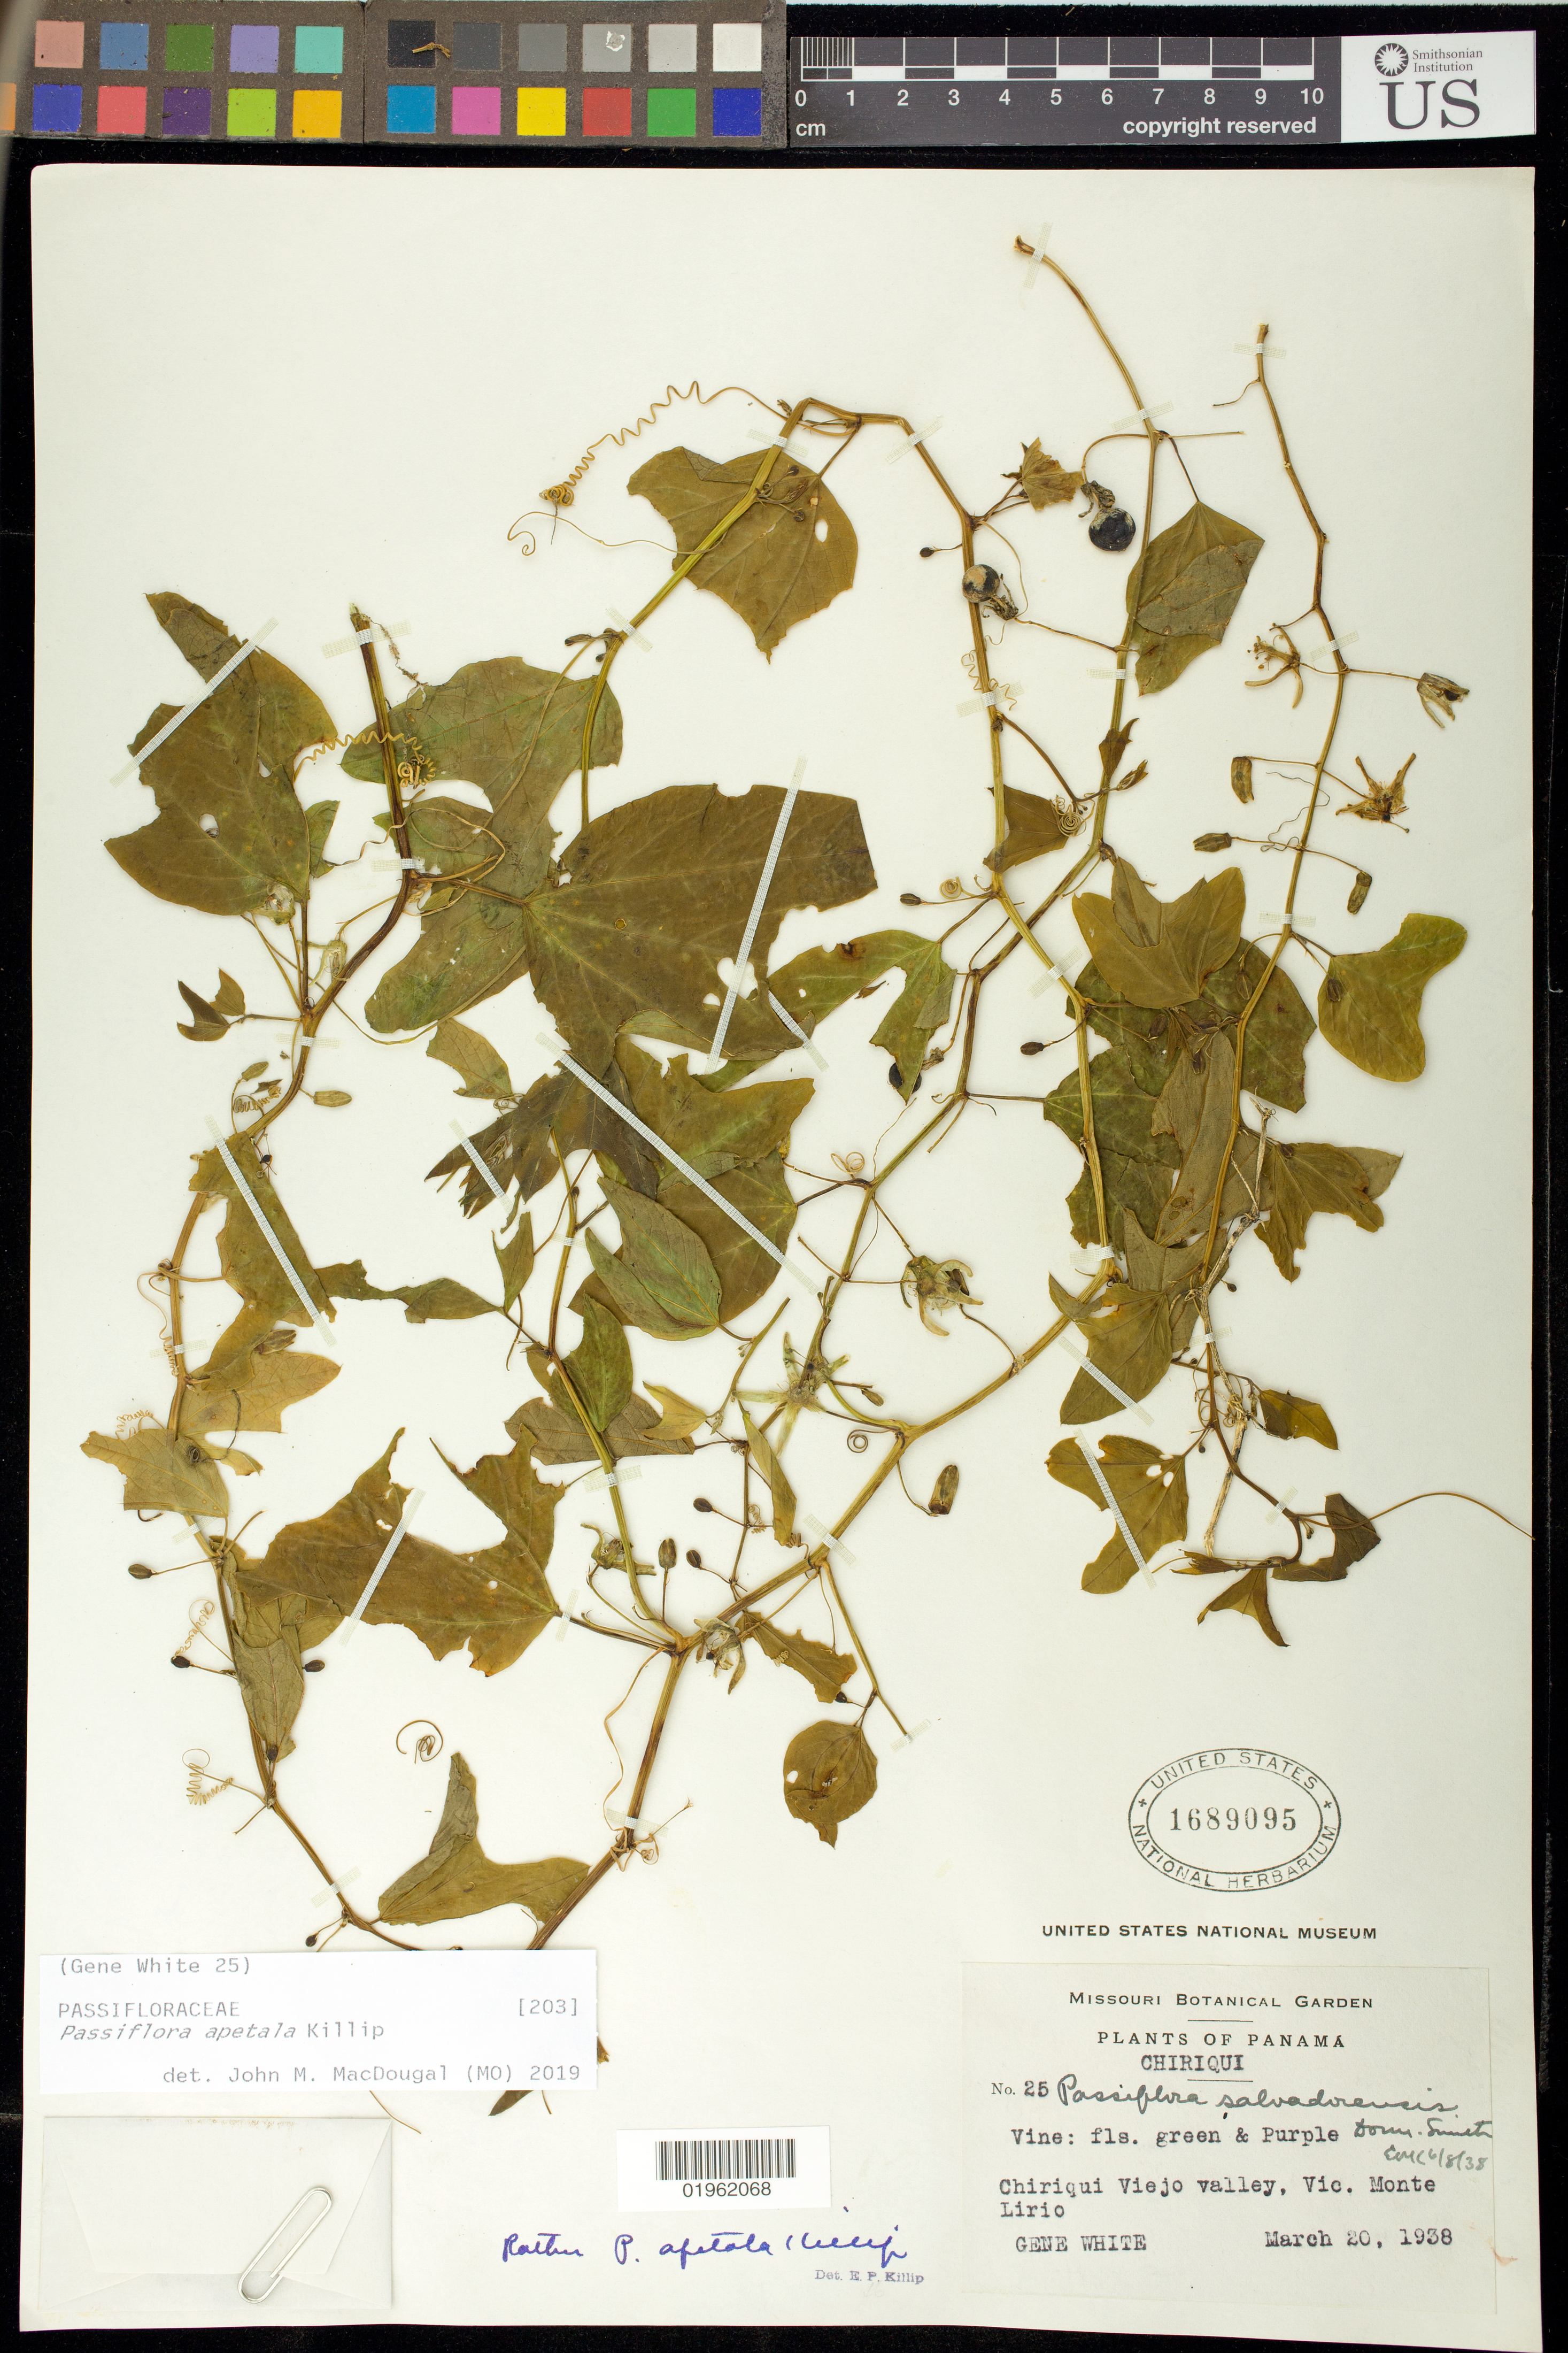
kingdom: Plantae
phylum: Tracheophyta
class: Magnoliopsida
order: Malpighiales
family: Passifloraceae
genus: Passiflora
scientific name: Passiflora apetala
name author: Killip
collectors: G. White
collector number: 25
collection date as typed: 20 Mar 1938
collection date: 1938-03-20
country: Panama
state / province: Chiriquí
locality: Chiriquí Viejo valley, Vic. Monte Lirio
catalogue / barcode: US 1689095